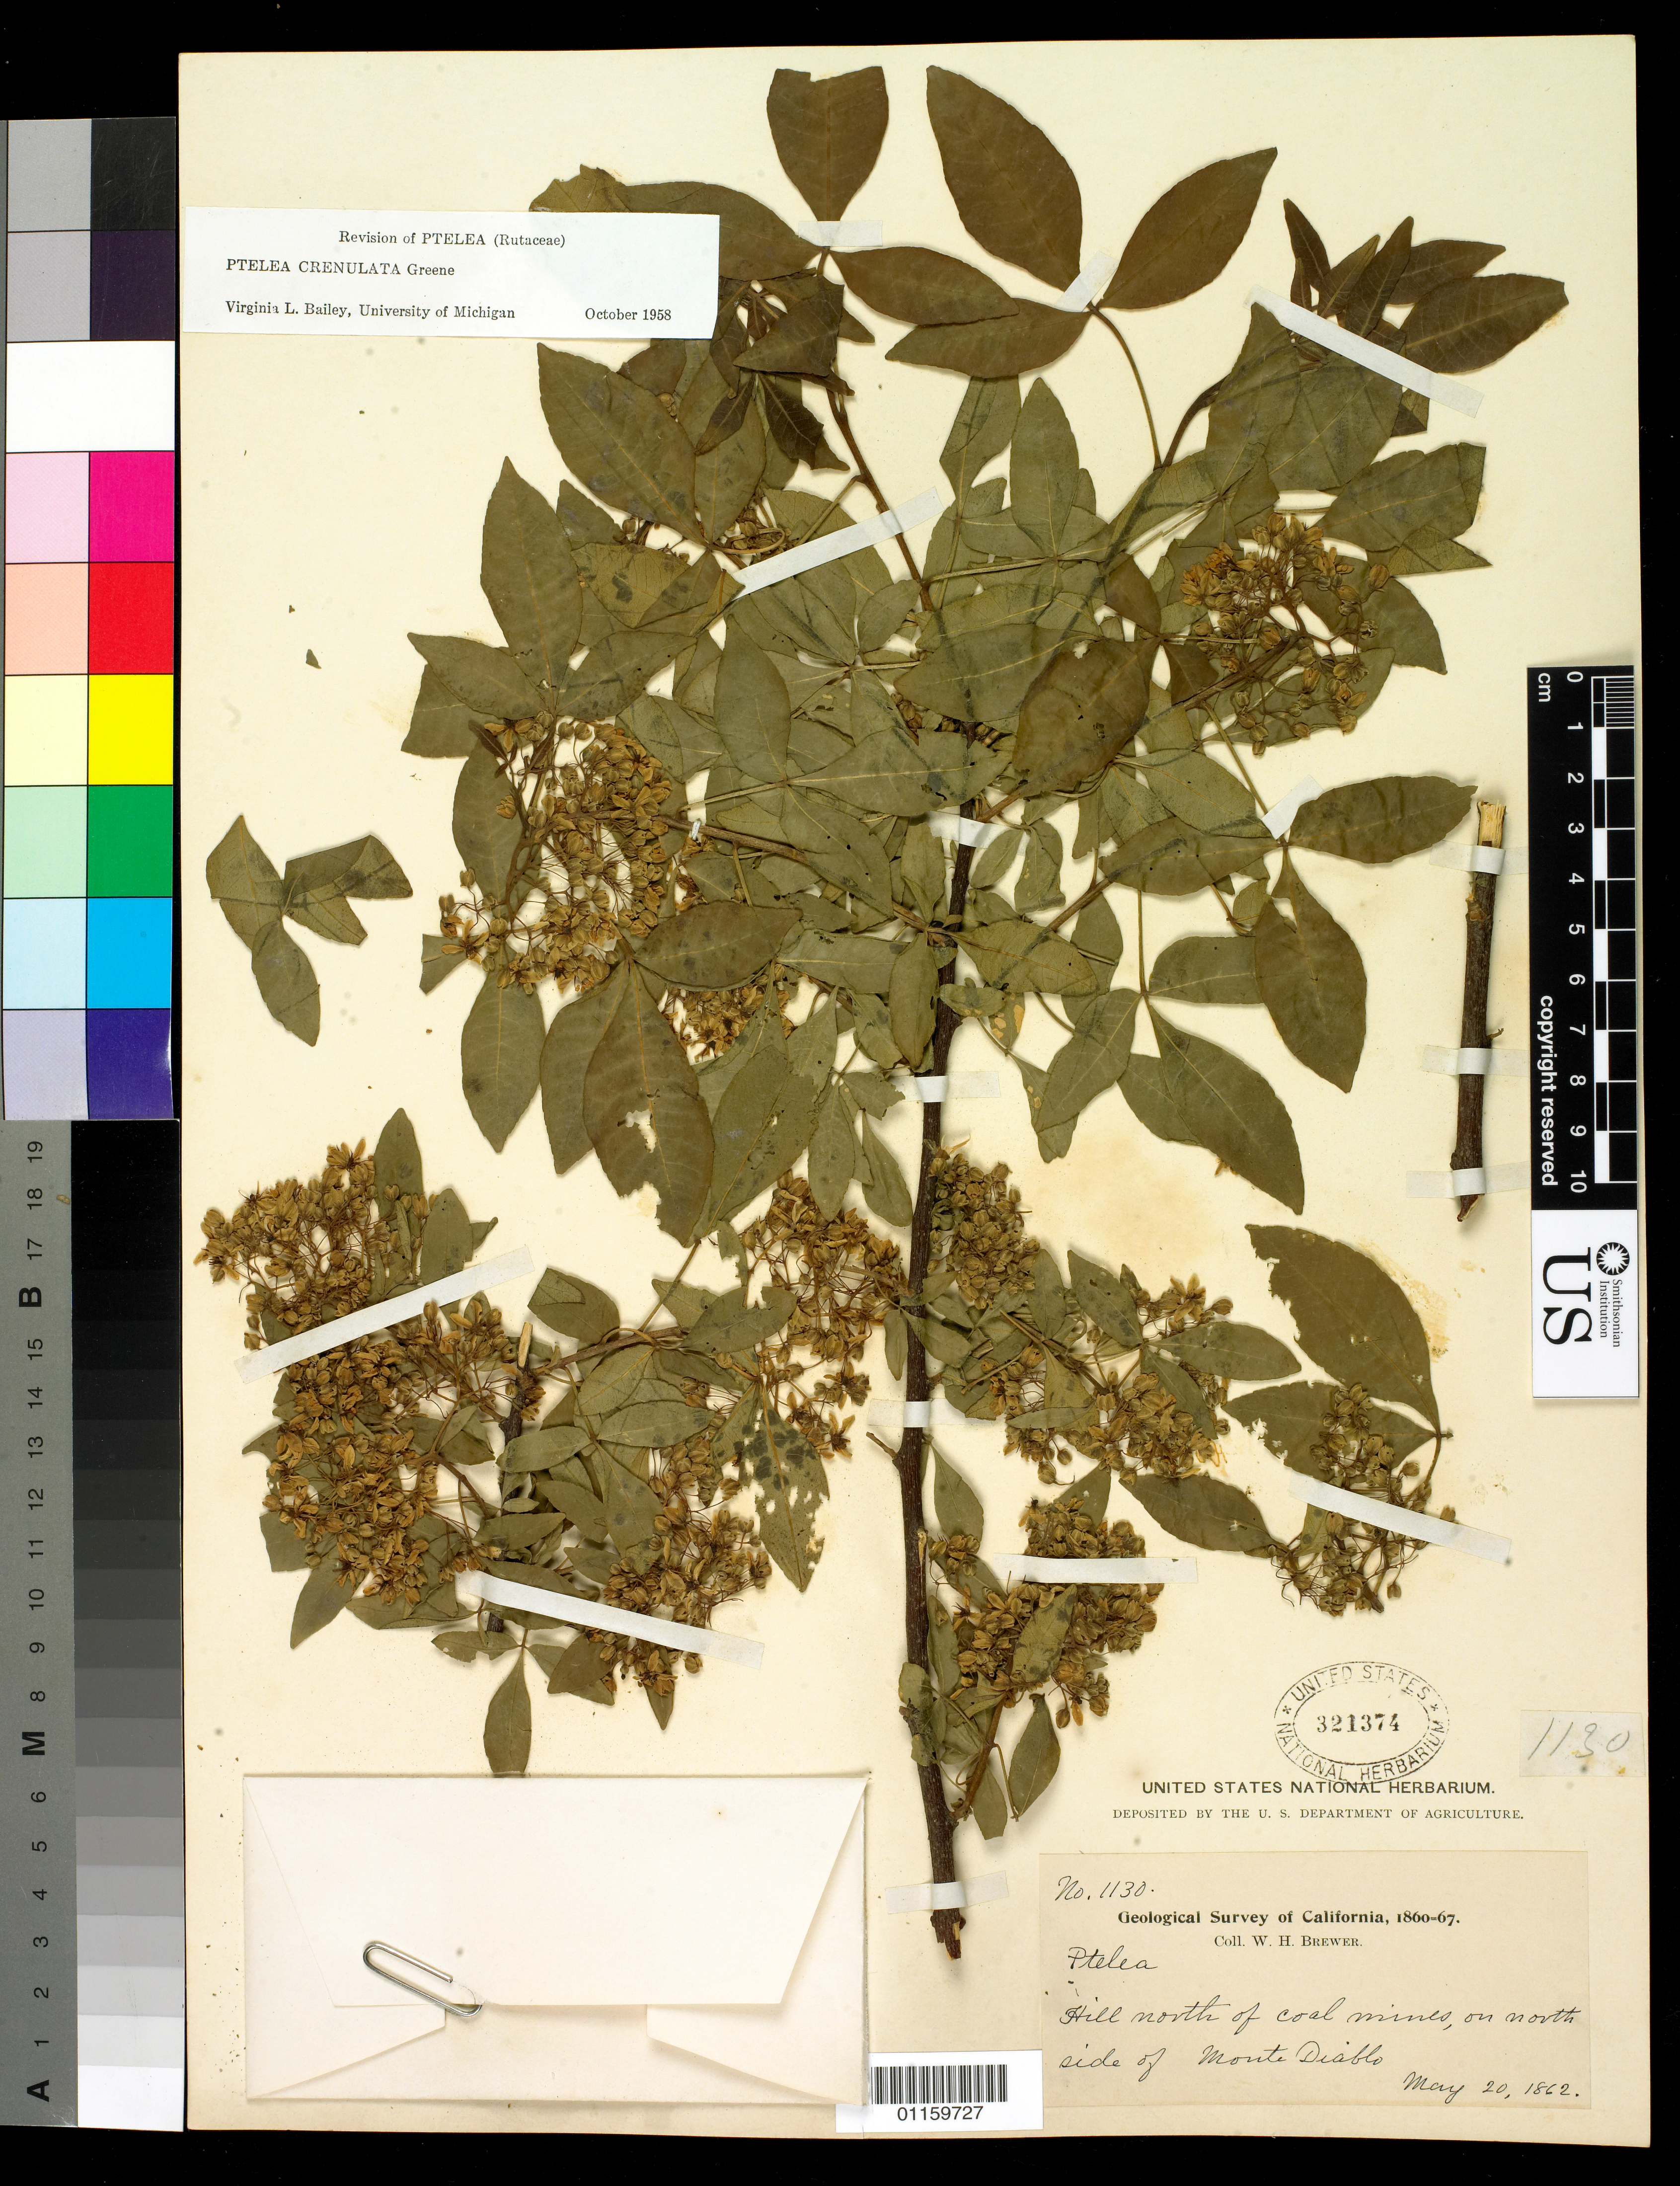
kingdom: Plantae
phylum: Tracheophyta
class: Magnoliopsida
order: Sapindales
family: Rutaceae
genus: Ptelea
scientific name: Ptelea crenulata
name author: Greene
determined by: Bailey, V. L.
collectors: W. H. Brewer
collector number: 1130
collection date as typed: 20 May 1862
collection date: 1862-05-20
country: United States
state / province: California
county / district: Contra Costa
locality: Hill north of coal mines, on north side of Monte Diablo.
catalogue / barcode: US 321374